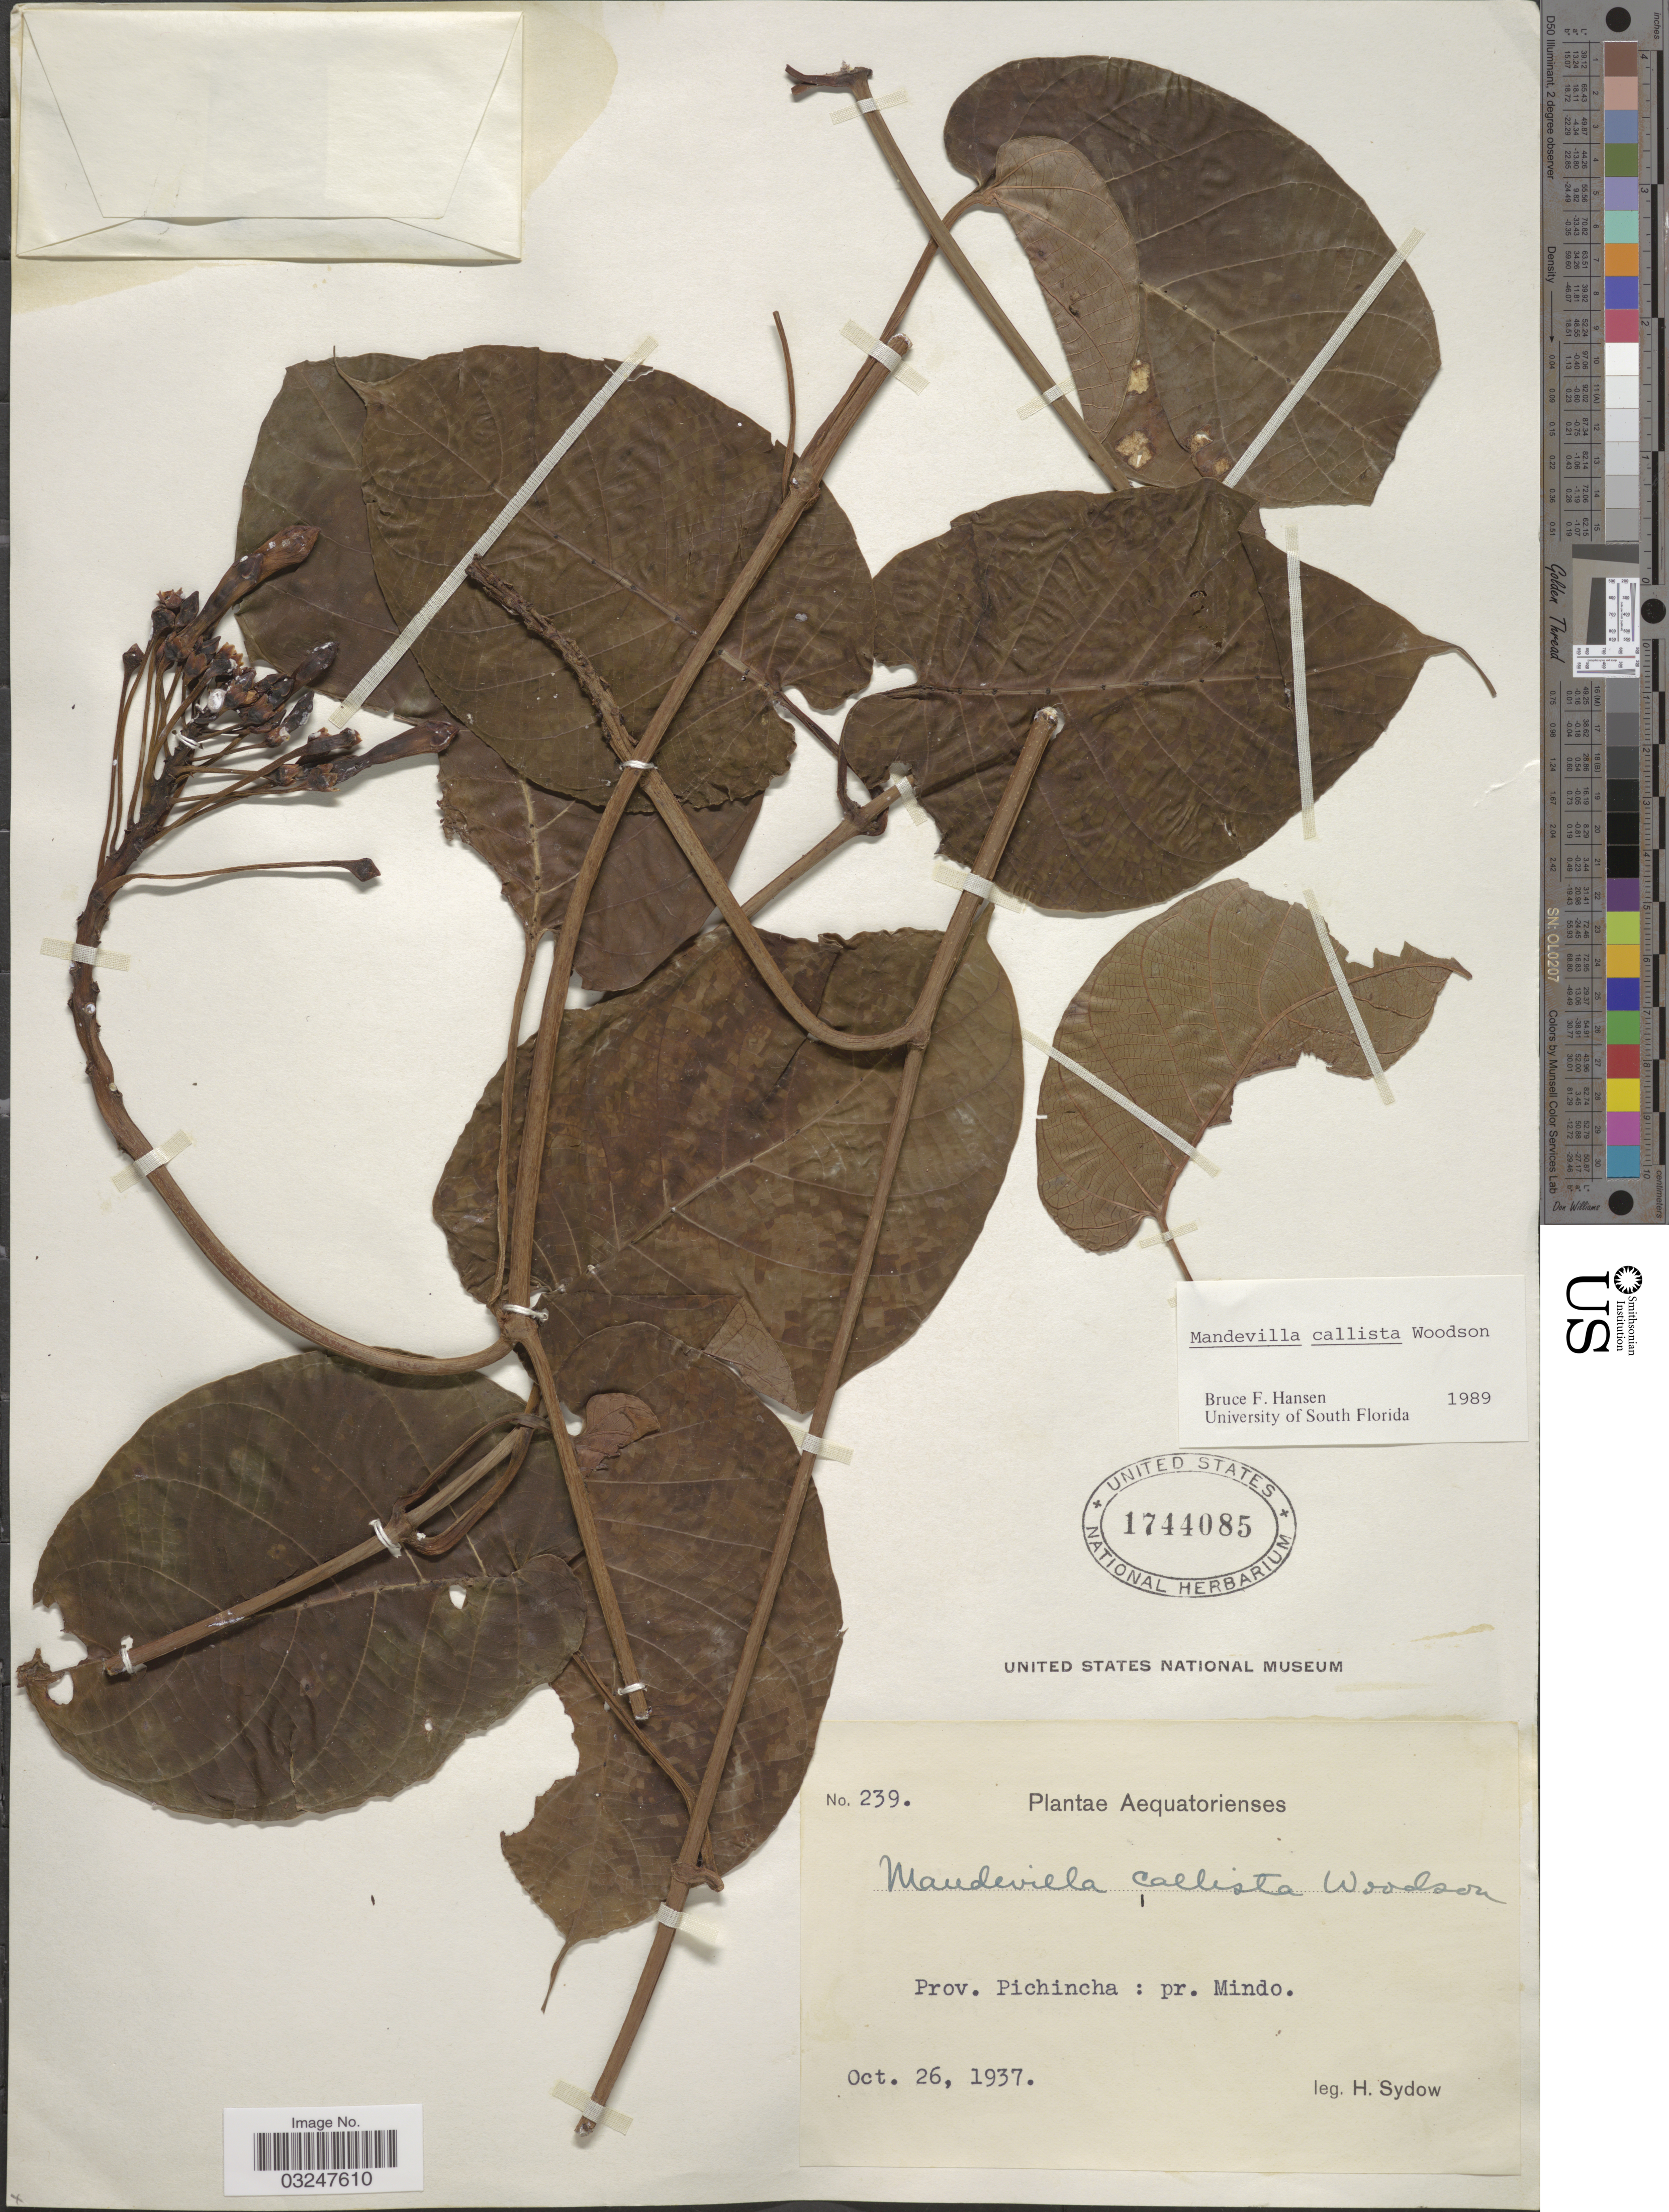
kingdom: Plantae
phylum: Tracheophyta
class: Magnoliopsida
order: Gentianales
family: Apocynaceae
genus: Mandevilla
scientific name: Mandevilla callista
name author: Woodson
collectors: H. Sydow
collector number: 239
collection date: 1937-10-26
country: Ecuador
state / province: Pichincha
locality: Prov. Pichincha: pr. Mindo.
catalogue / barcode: US 1744085